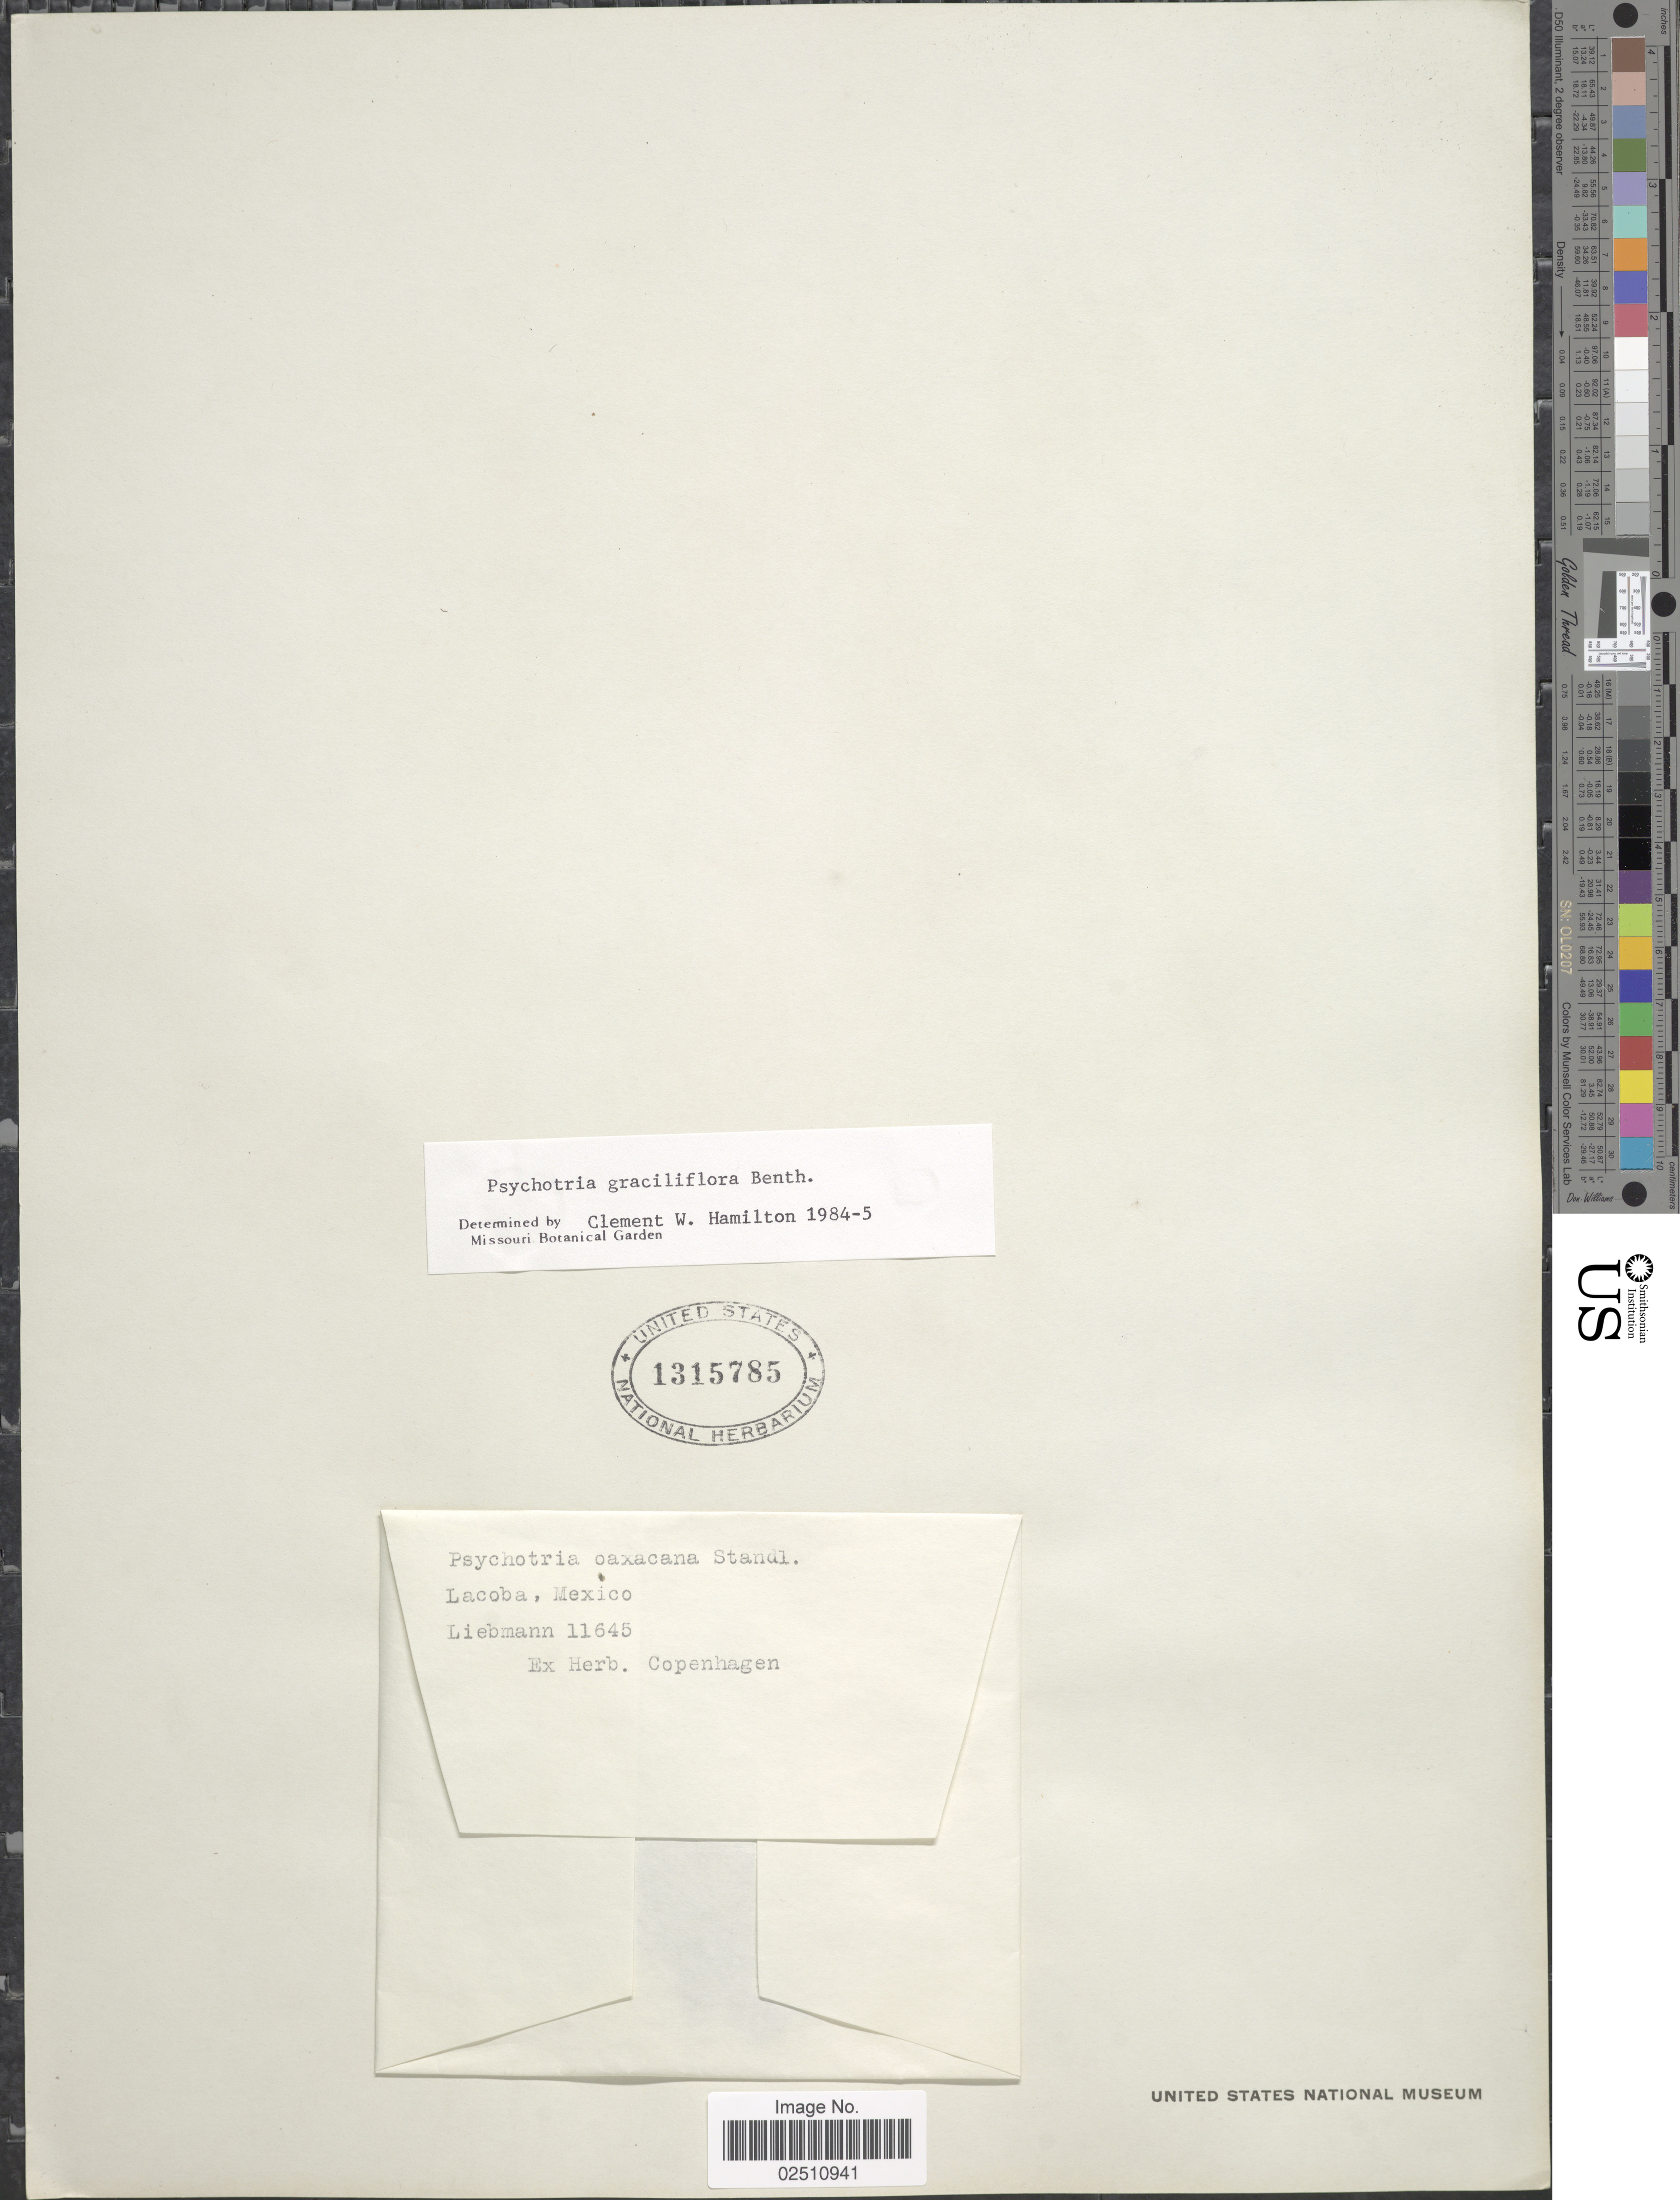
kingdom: Plantae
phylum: Tracheophyta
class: Magnoliopsida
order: Gentianales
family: Rubiaceae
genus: Psychotria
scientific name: Psychotria graciliflora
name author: Benth.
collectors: Liebmann, --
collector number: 11645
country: Mexico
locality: Lacoba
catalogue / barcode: US 1315785